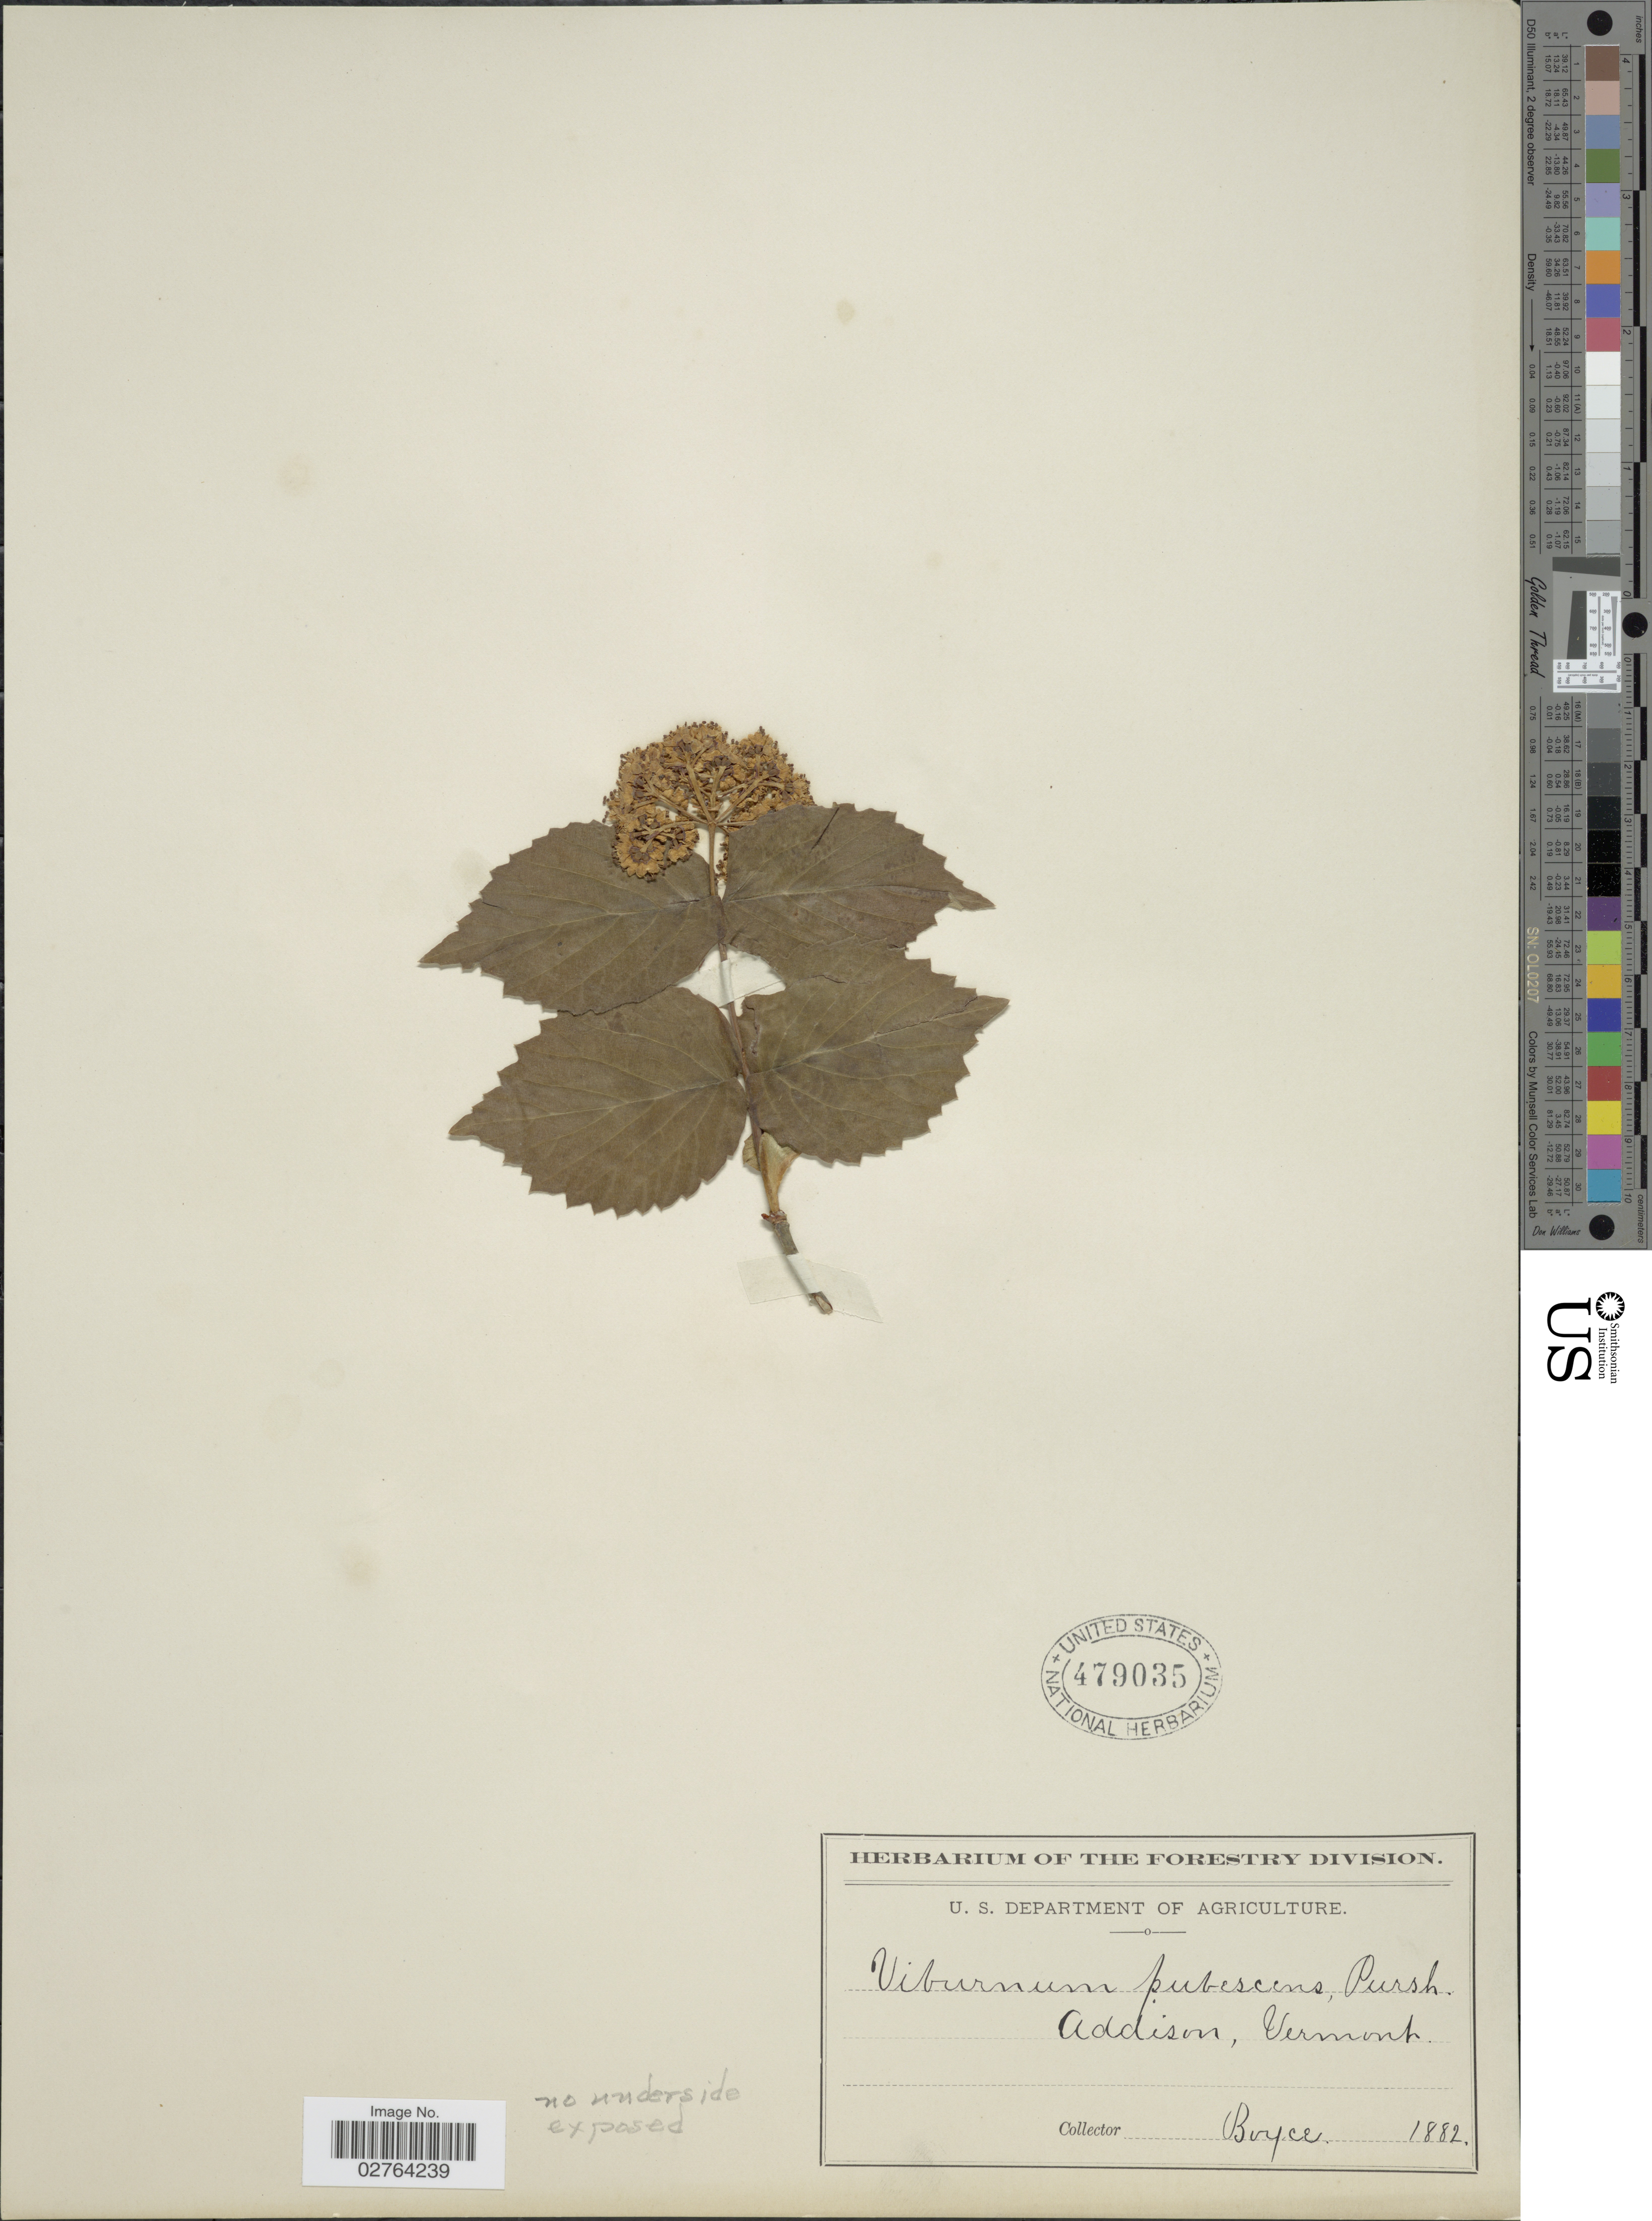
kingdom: Plantae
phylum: Tracheophyta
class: Magnoliopsida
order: Dipsacales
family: Viburnaceae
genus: Viburnum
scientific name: Viburnum rafinesqueanum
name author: Schult.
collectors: Boyce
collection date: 1882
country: United States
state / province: Vermont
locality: Addison.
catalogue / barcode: US 479035